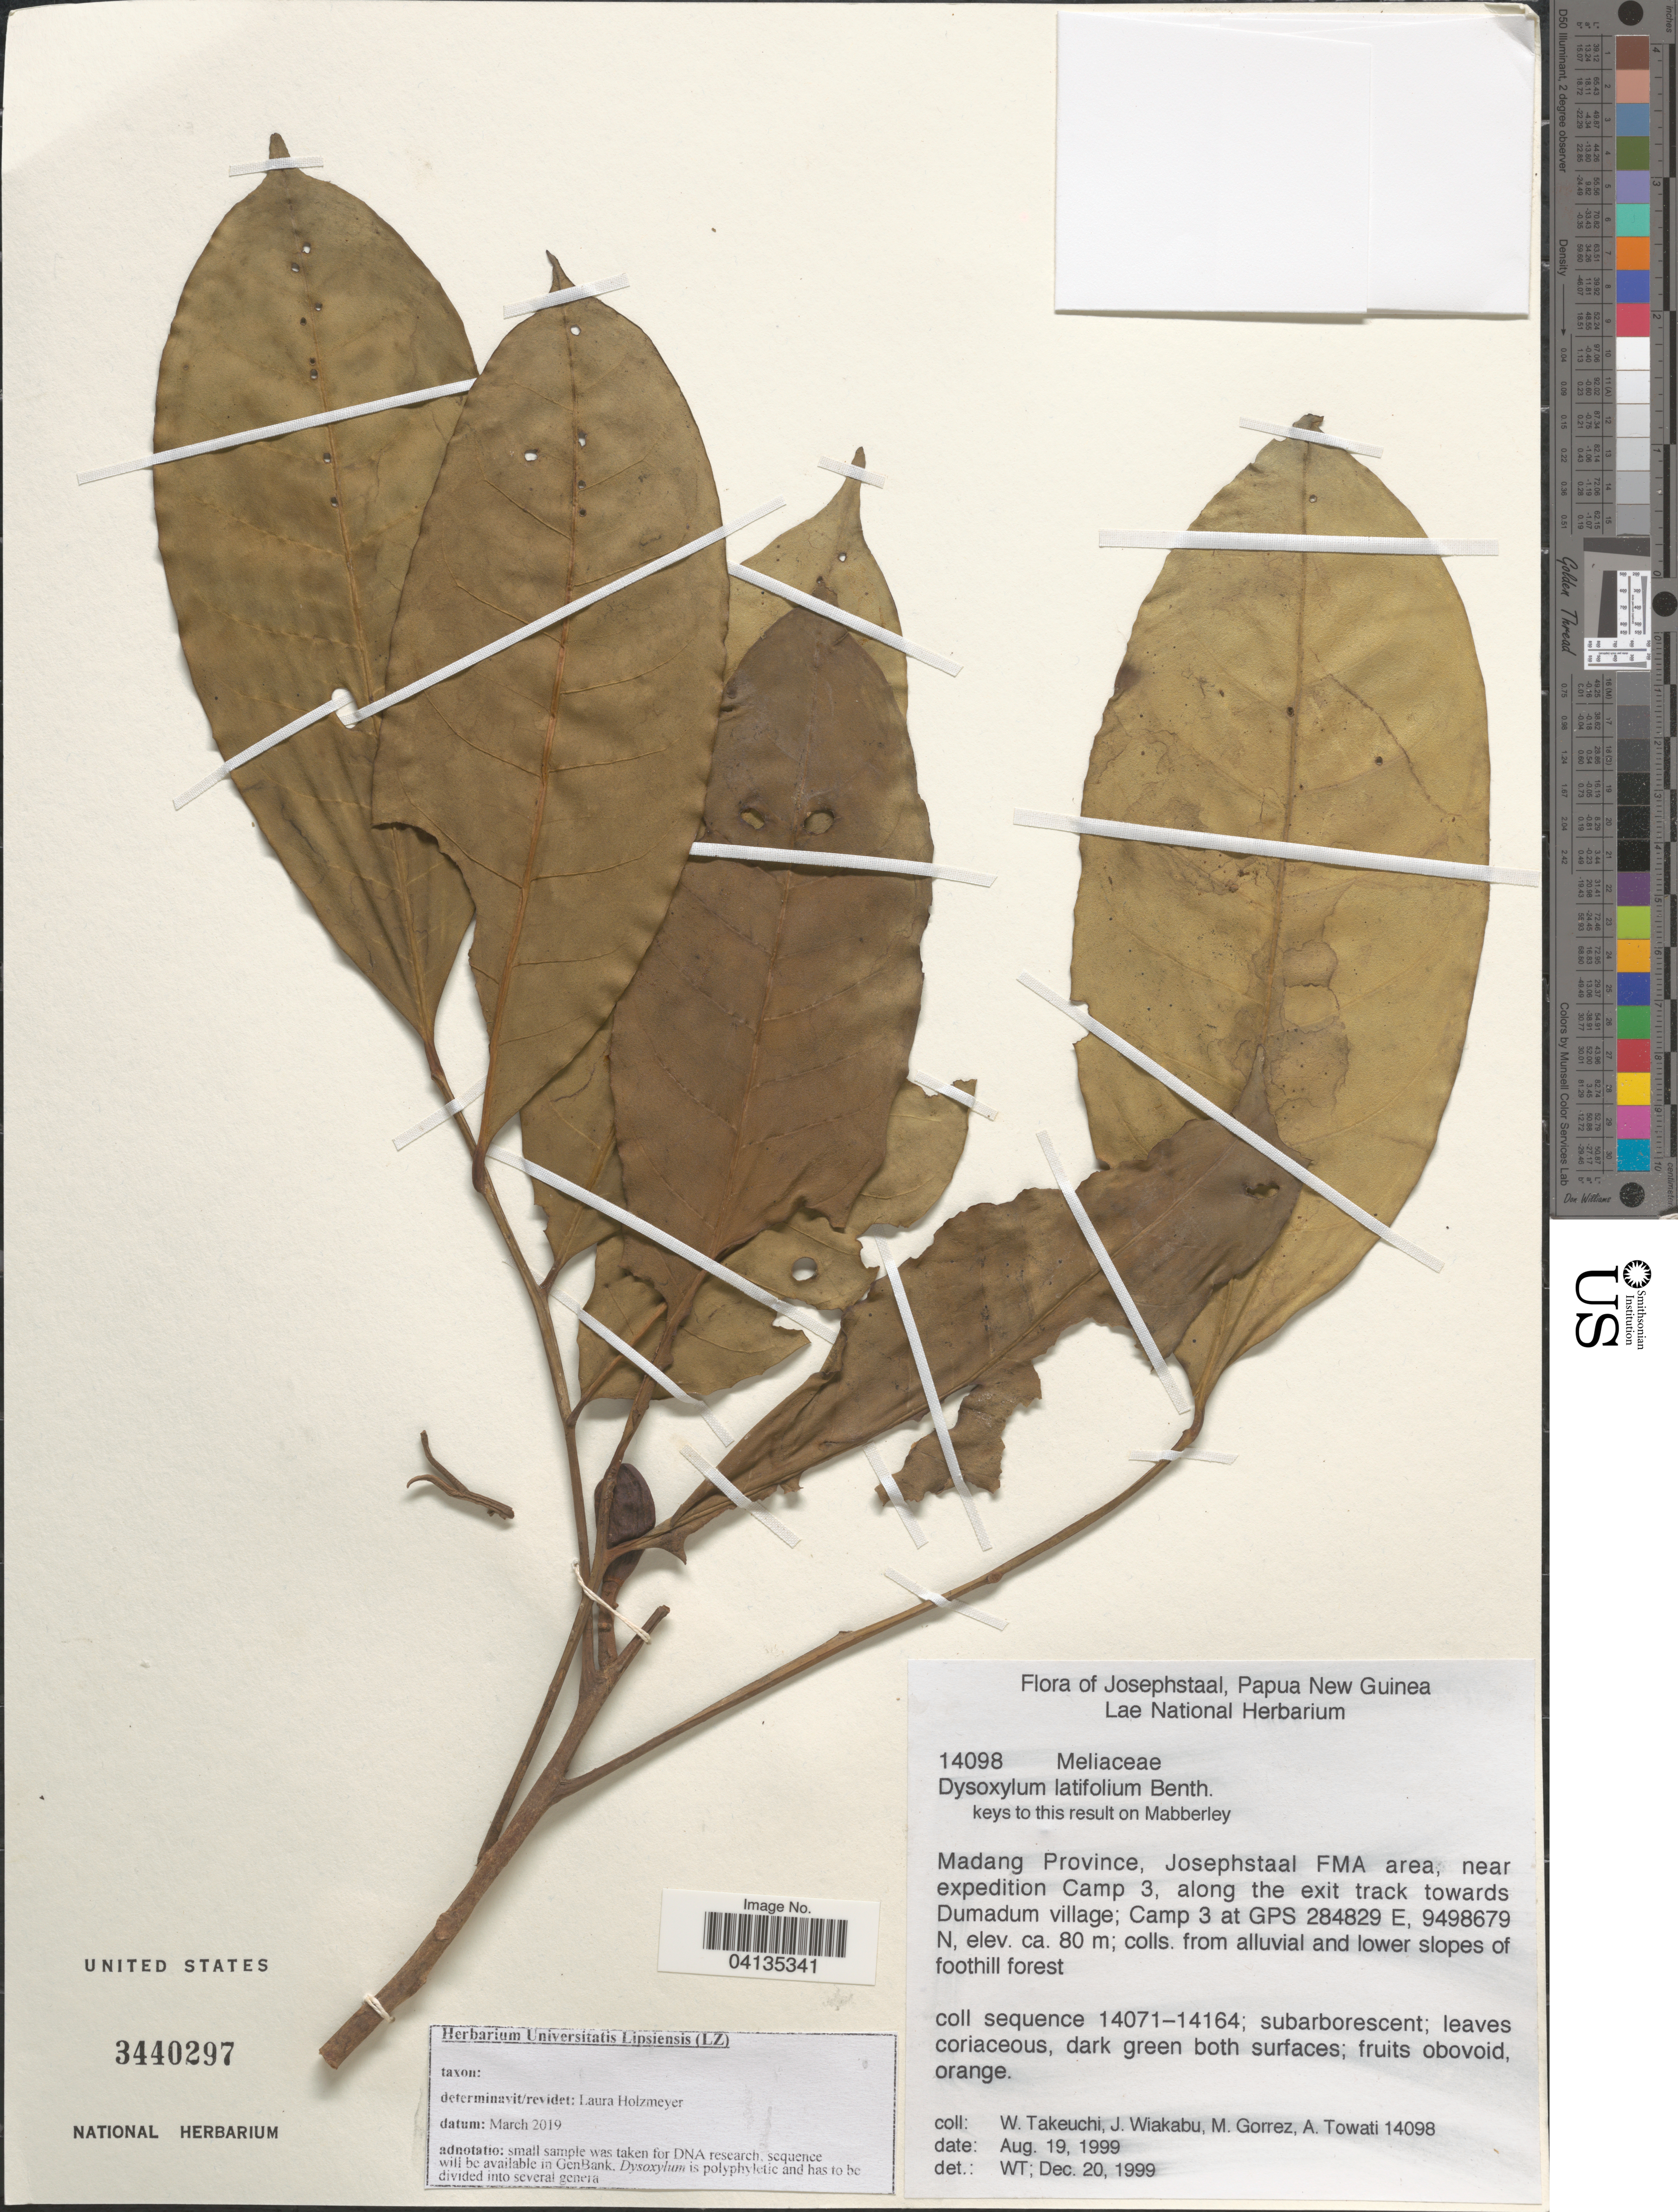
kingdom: Plantae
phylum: Tracheophyta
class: Magnoliopsida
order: Sapindales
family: Meliaceae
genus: Dysoxylum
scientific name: Dysoxylum latifolium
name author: Benth.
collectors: W. Takeuchi, J. Wiakabu, M. Gorrez & A. Towati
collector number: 14098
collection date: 1999-08-19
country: Papua New Guinea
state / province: Madang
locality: Josepthstaal FMA area, near expedition Camp 3, along the exit track towards Dumadum village; Camp 3 at GPS.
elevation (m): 80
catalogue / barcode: US 3440297